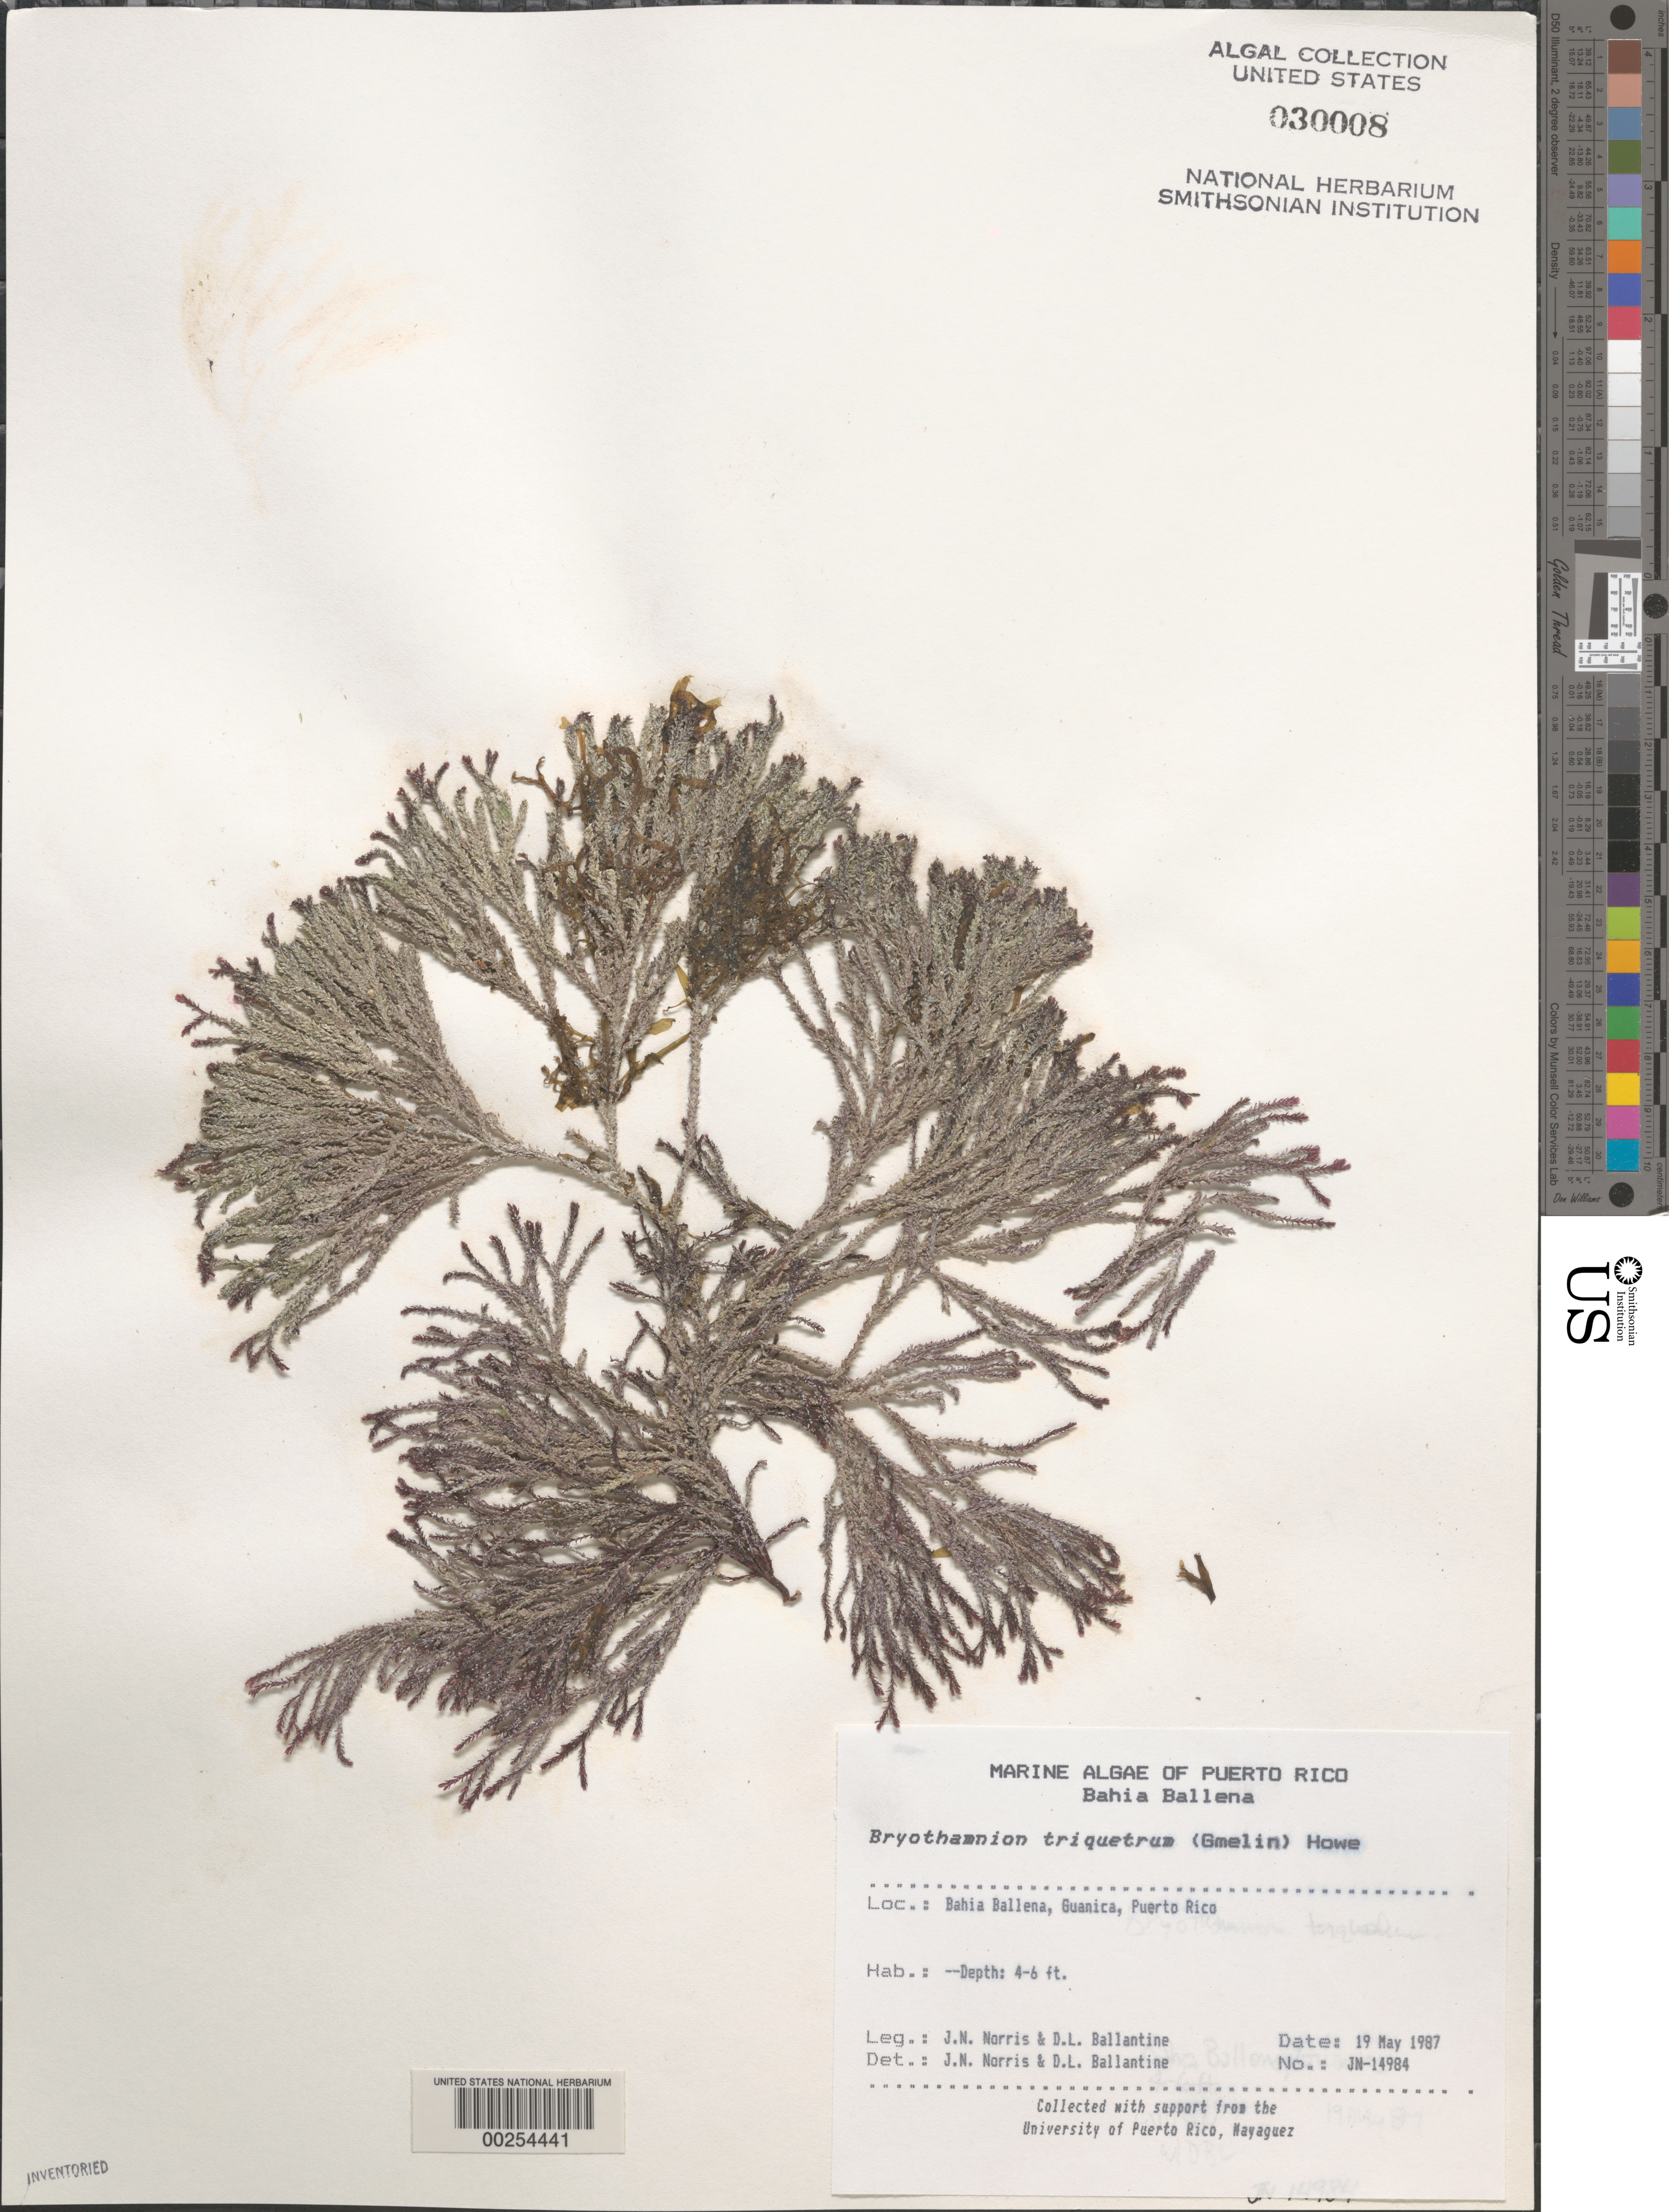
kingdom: Plantae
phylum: Rhodophyta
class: Florideophyceae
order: Ceramiales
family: Rhodomelaceae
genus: Alsidium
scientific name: Alsidium triquetrum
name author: (S.G. Gmel.) Trevis.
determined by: Algae name updating Project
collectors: J. N. Norris & D.L. Ballantine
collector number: JN-14984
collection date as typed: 19 May 1987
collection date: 1987-05-19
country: Puerto Rico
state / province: Guanica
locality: Bahia Ballena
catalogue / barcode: US 30008